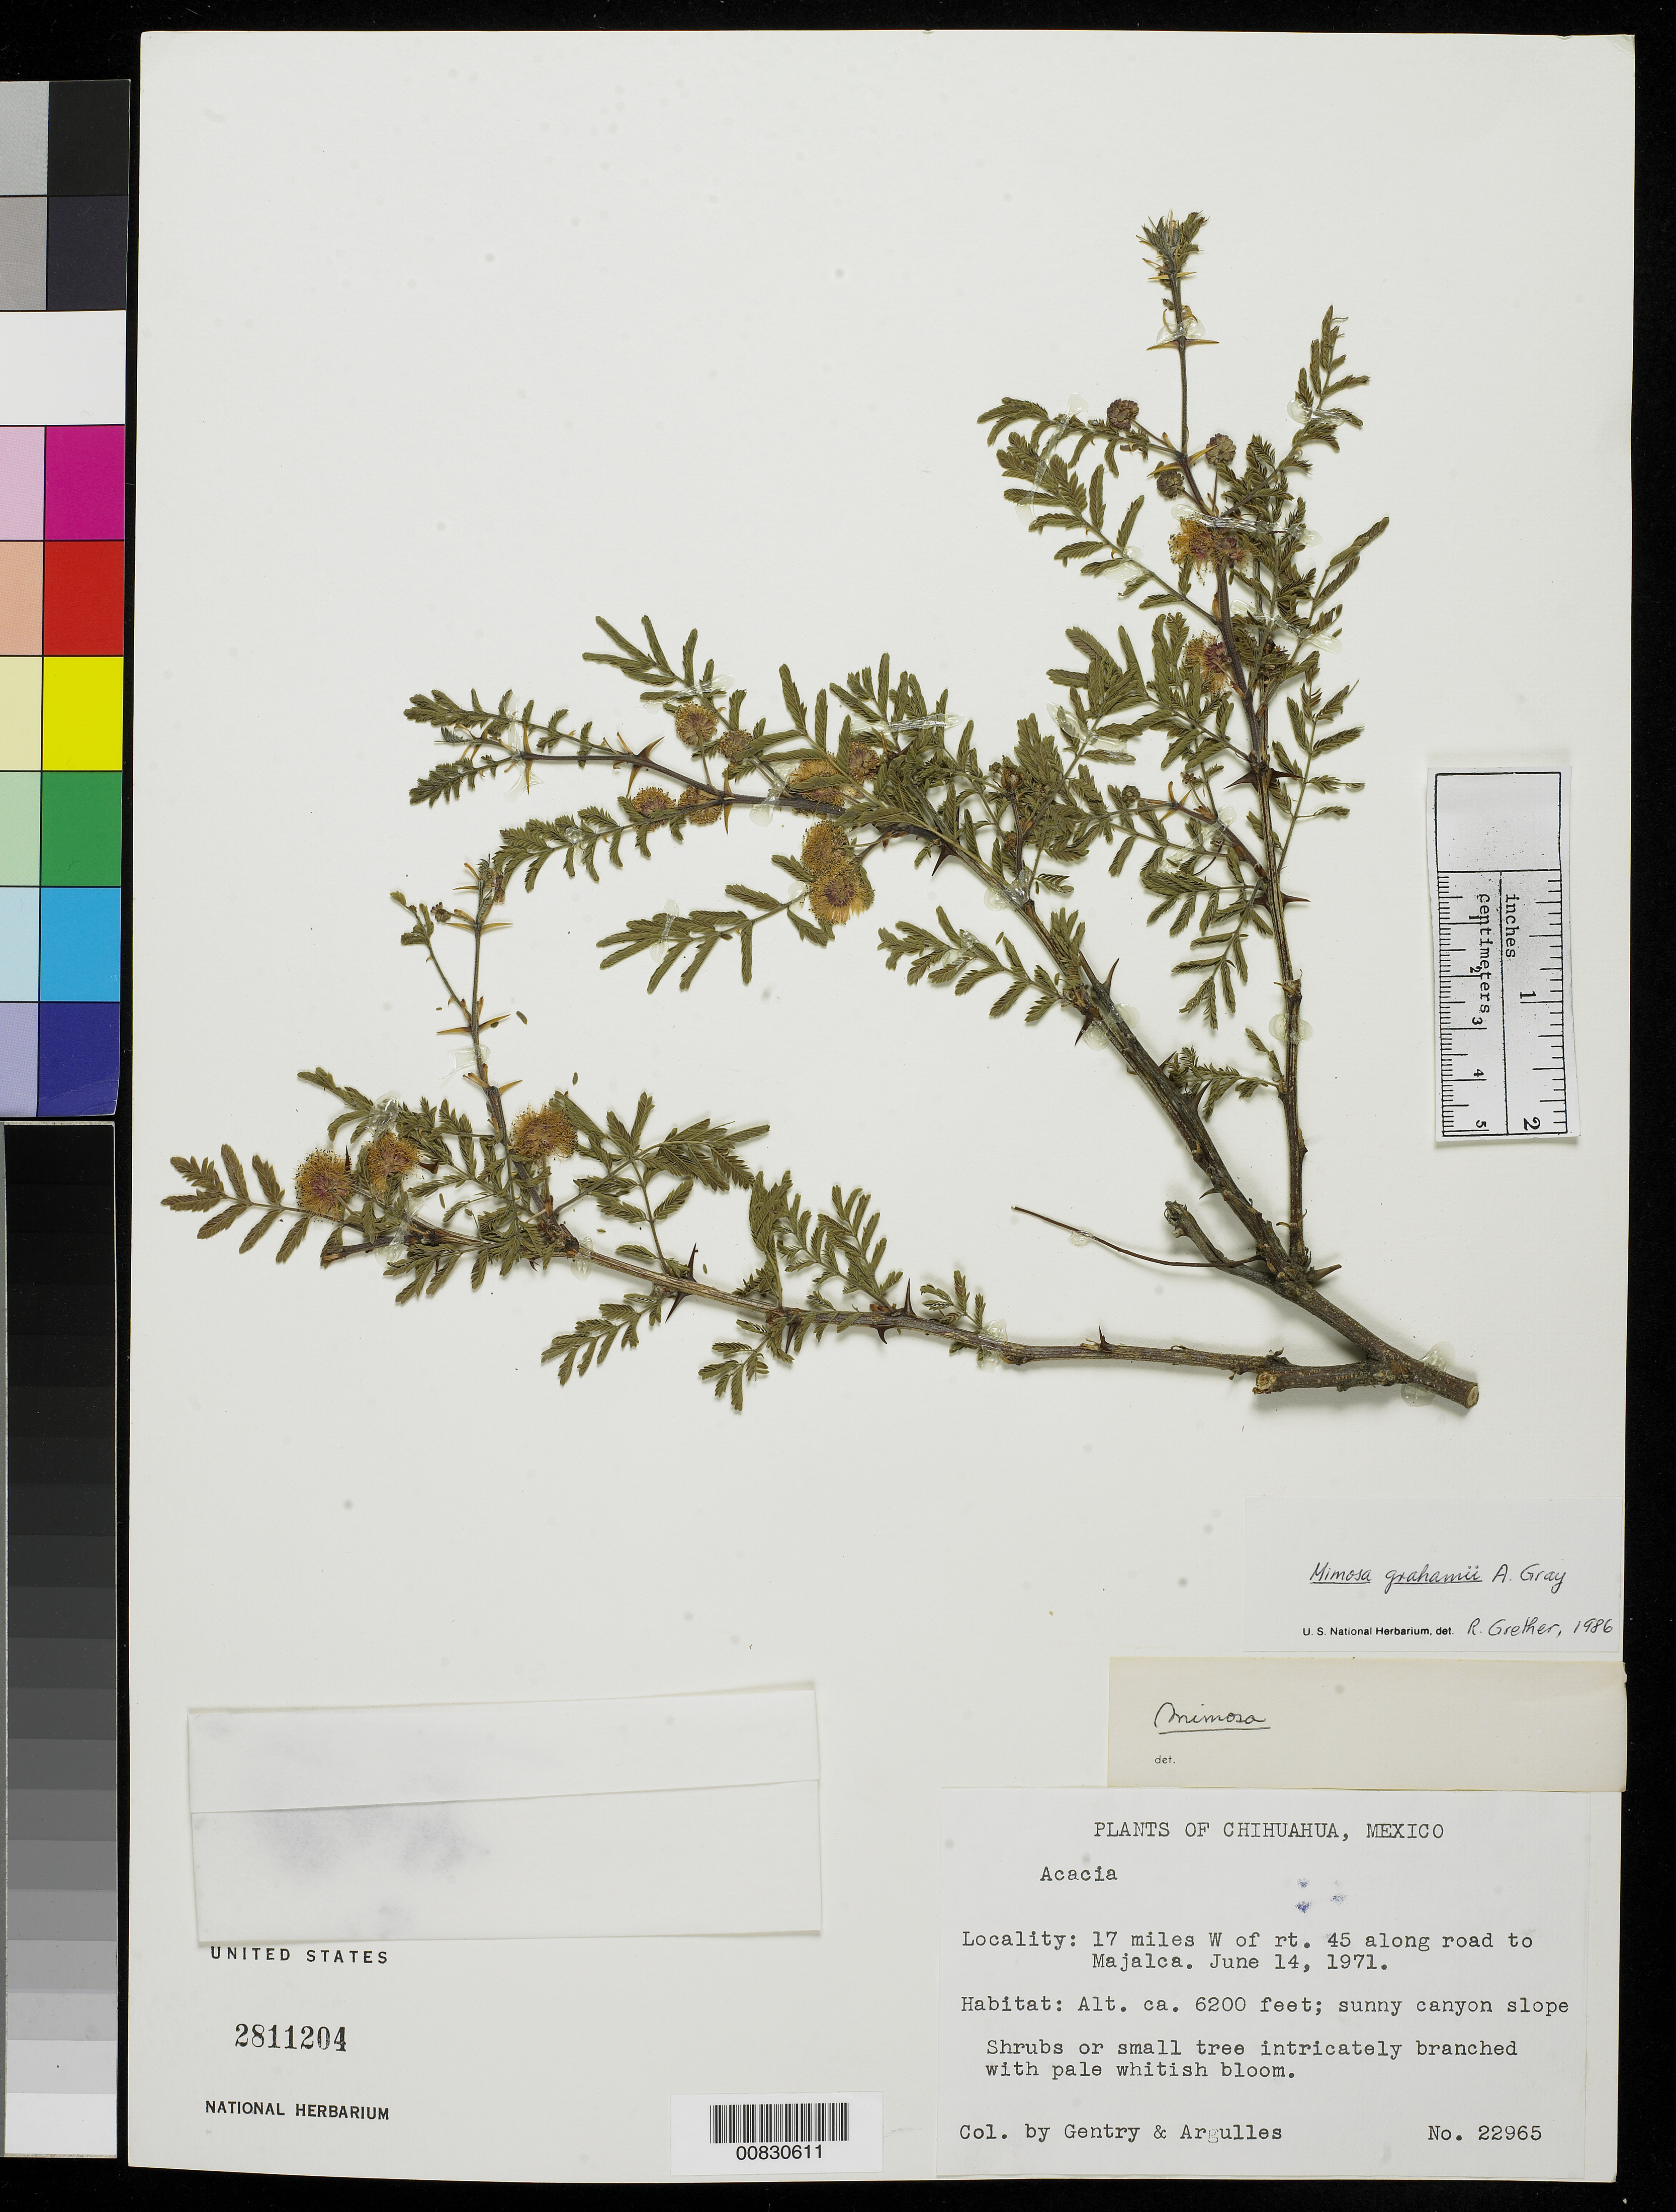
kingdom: Plantae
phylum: Tracheophyta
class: Magnoliopsida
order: Fabales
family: Fabaceae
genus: Mimosa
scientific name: Mimosa grahamii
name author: A. Gray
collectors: Gentry, -- & Arguelles, --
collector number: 22965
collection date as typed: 14 Jun 1971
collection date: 1971-06-14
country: Mexico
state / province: Chihuahua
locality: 17 miles W of rt. 45 along road to Majalca.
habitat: Sunny canyon slope.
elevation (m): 1890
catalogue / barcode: US 2811204